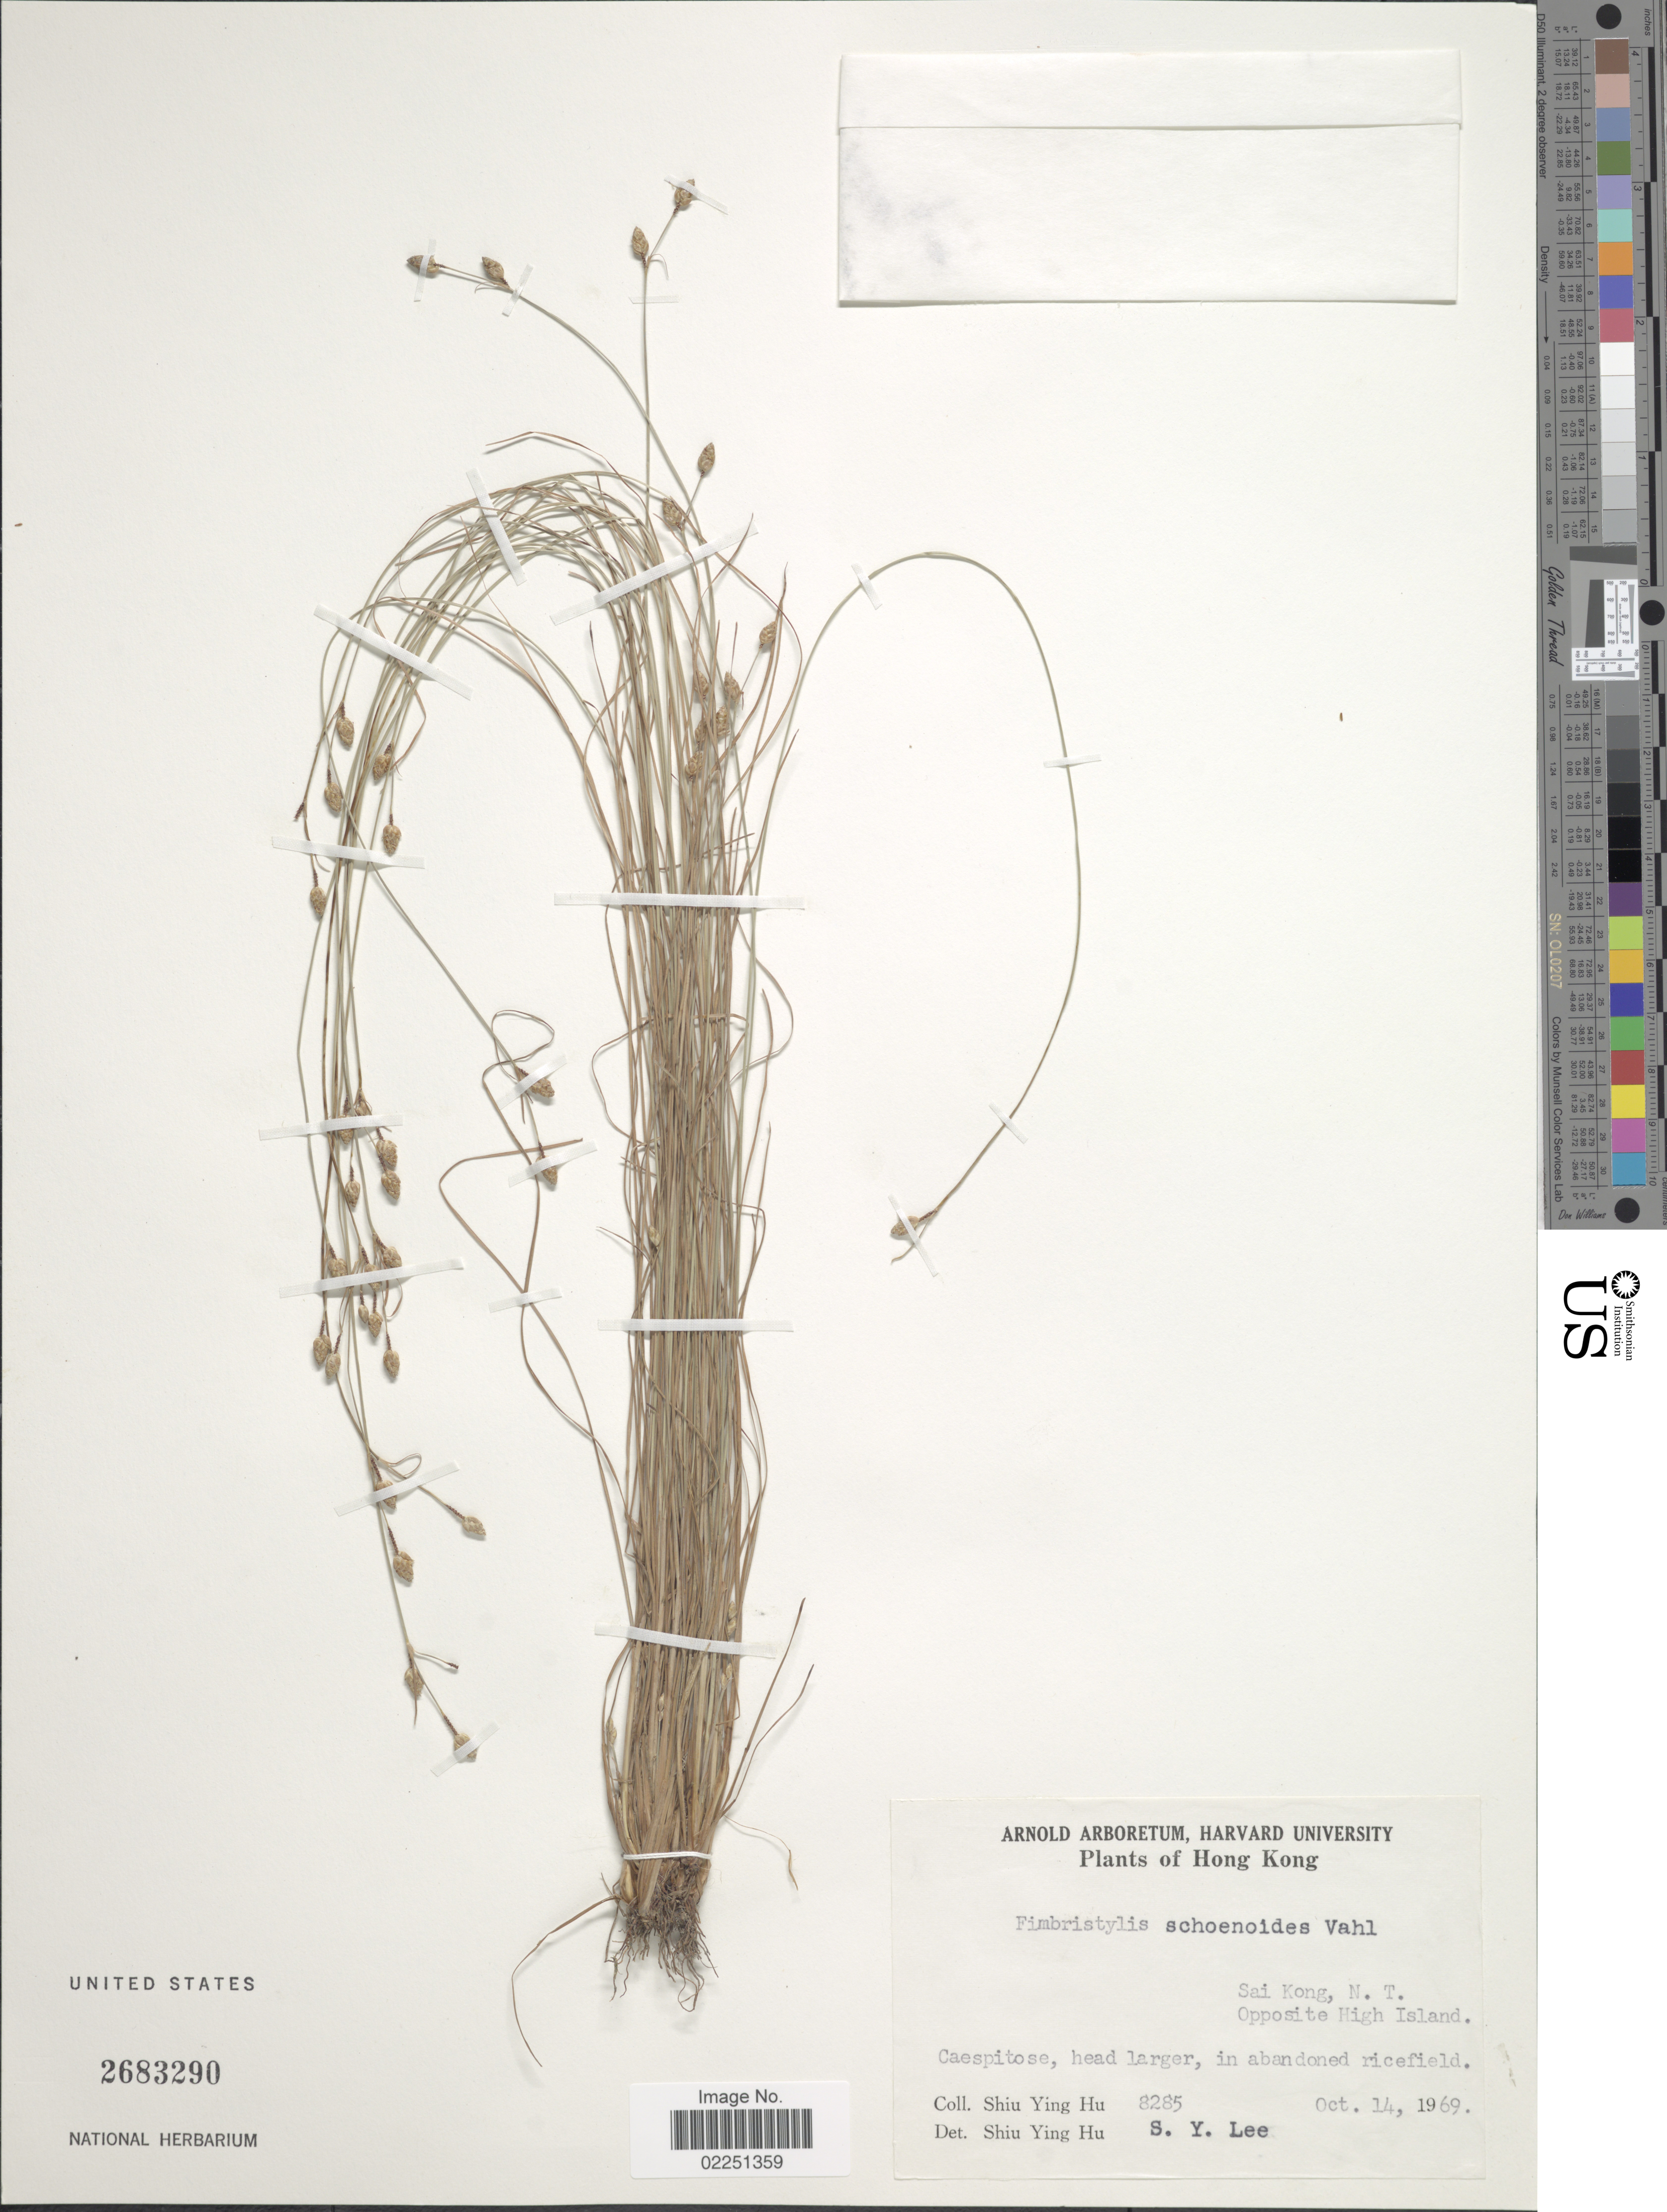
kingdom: Plantae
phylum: Tracheophyta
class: Liliopsida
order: Poales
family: Cyperaceae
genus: Fimbristylis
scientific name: Fimbristylis schoenoides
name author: (Retz.) Vahl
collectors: S. Y. Hu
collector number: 8285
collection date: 1969-10-14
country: China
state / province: Hong Kong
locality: Sai Kong, N. T. Opposite High Island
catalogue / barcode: US 2683290